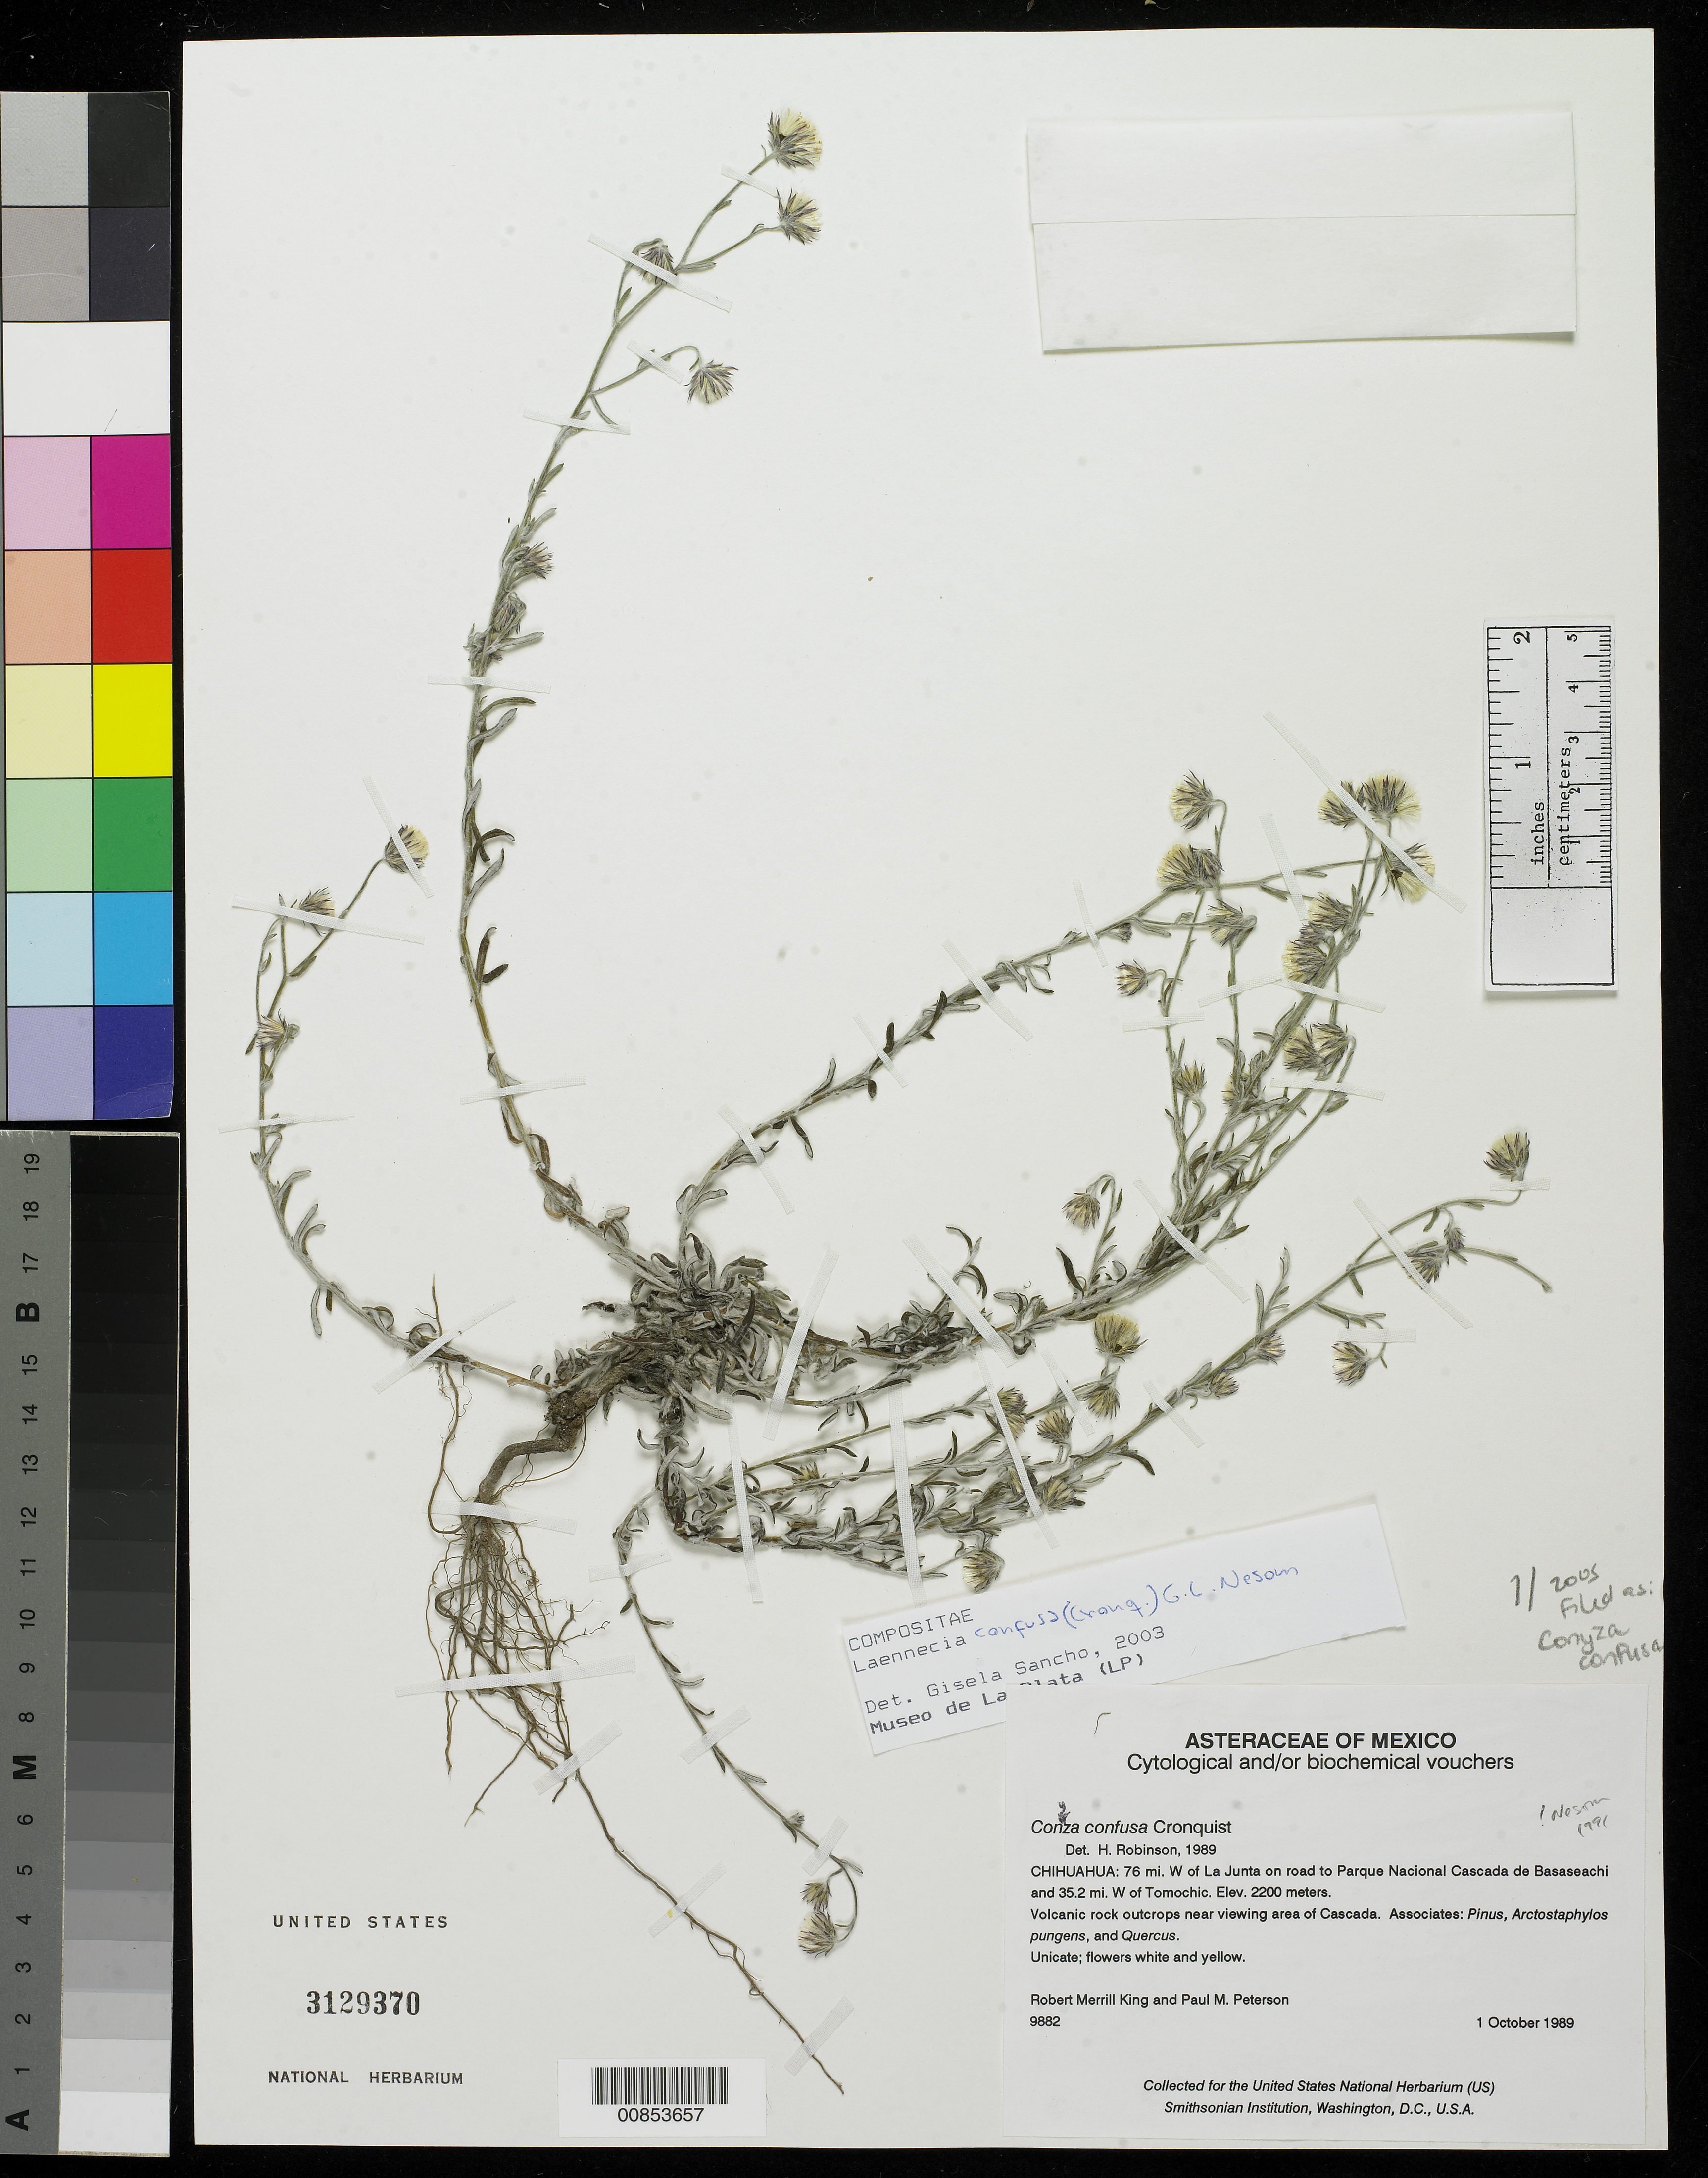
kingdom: Plantae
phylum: Tracheophyta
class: Magnoliopsida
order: Asterales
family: Asteraceae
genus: Conyza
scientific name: Conyza confusa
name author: Cronq.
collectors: R. M. King & P. M. Peterson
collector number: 9882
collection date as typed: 01 Oct 1989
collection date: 1989-10-01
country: Mexico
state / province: Chihuahua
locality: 76 mi. W of La Junta on road to Parque Nacional Cascada de Basaseachic and 35.2 mi. W of Tomochic.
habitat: Volcanic rock outcrops near viewing area of Cascada. Associates: Pinus, Arctostaphylos pungens, and Quercus.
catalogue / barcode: US 3129370